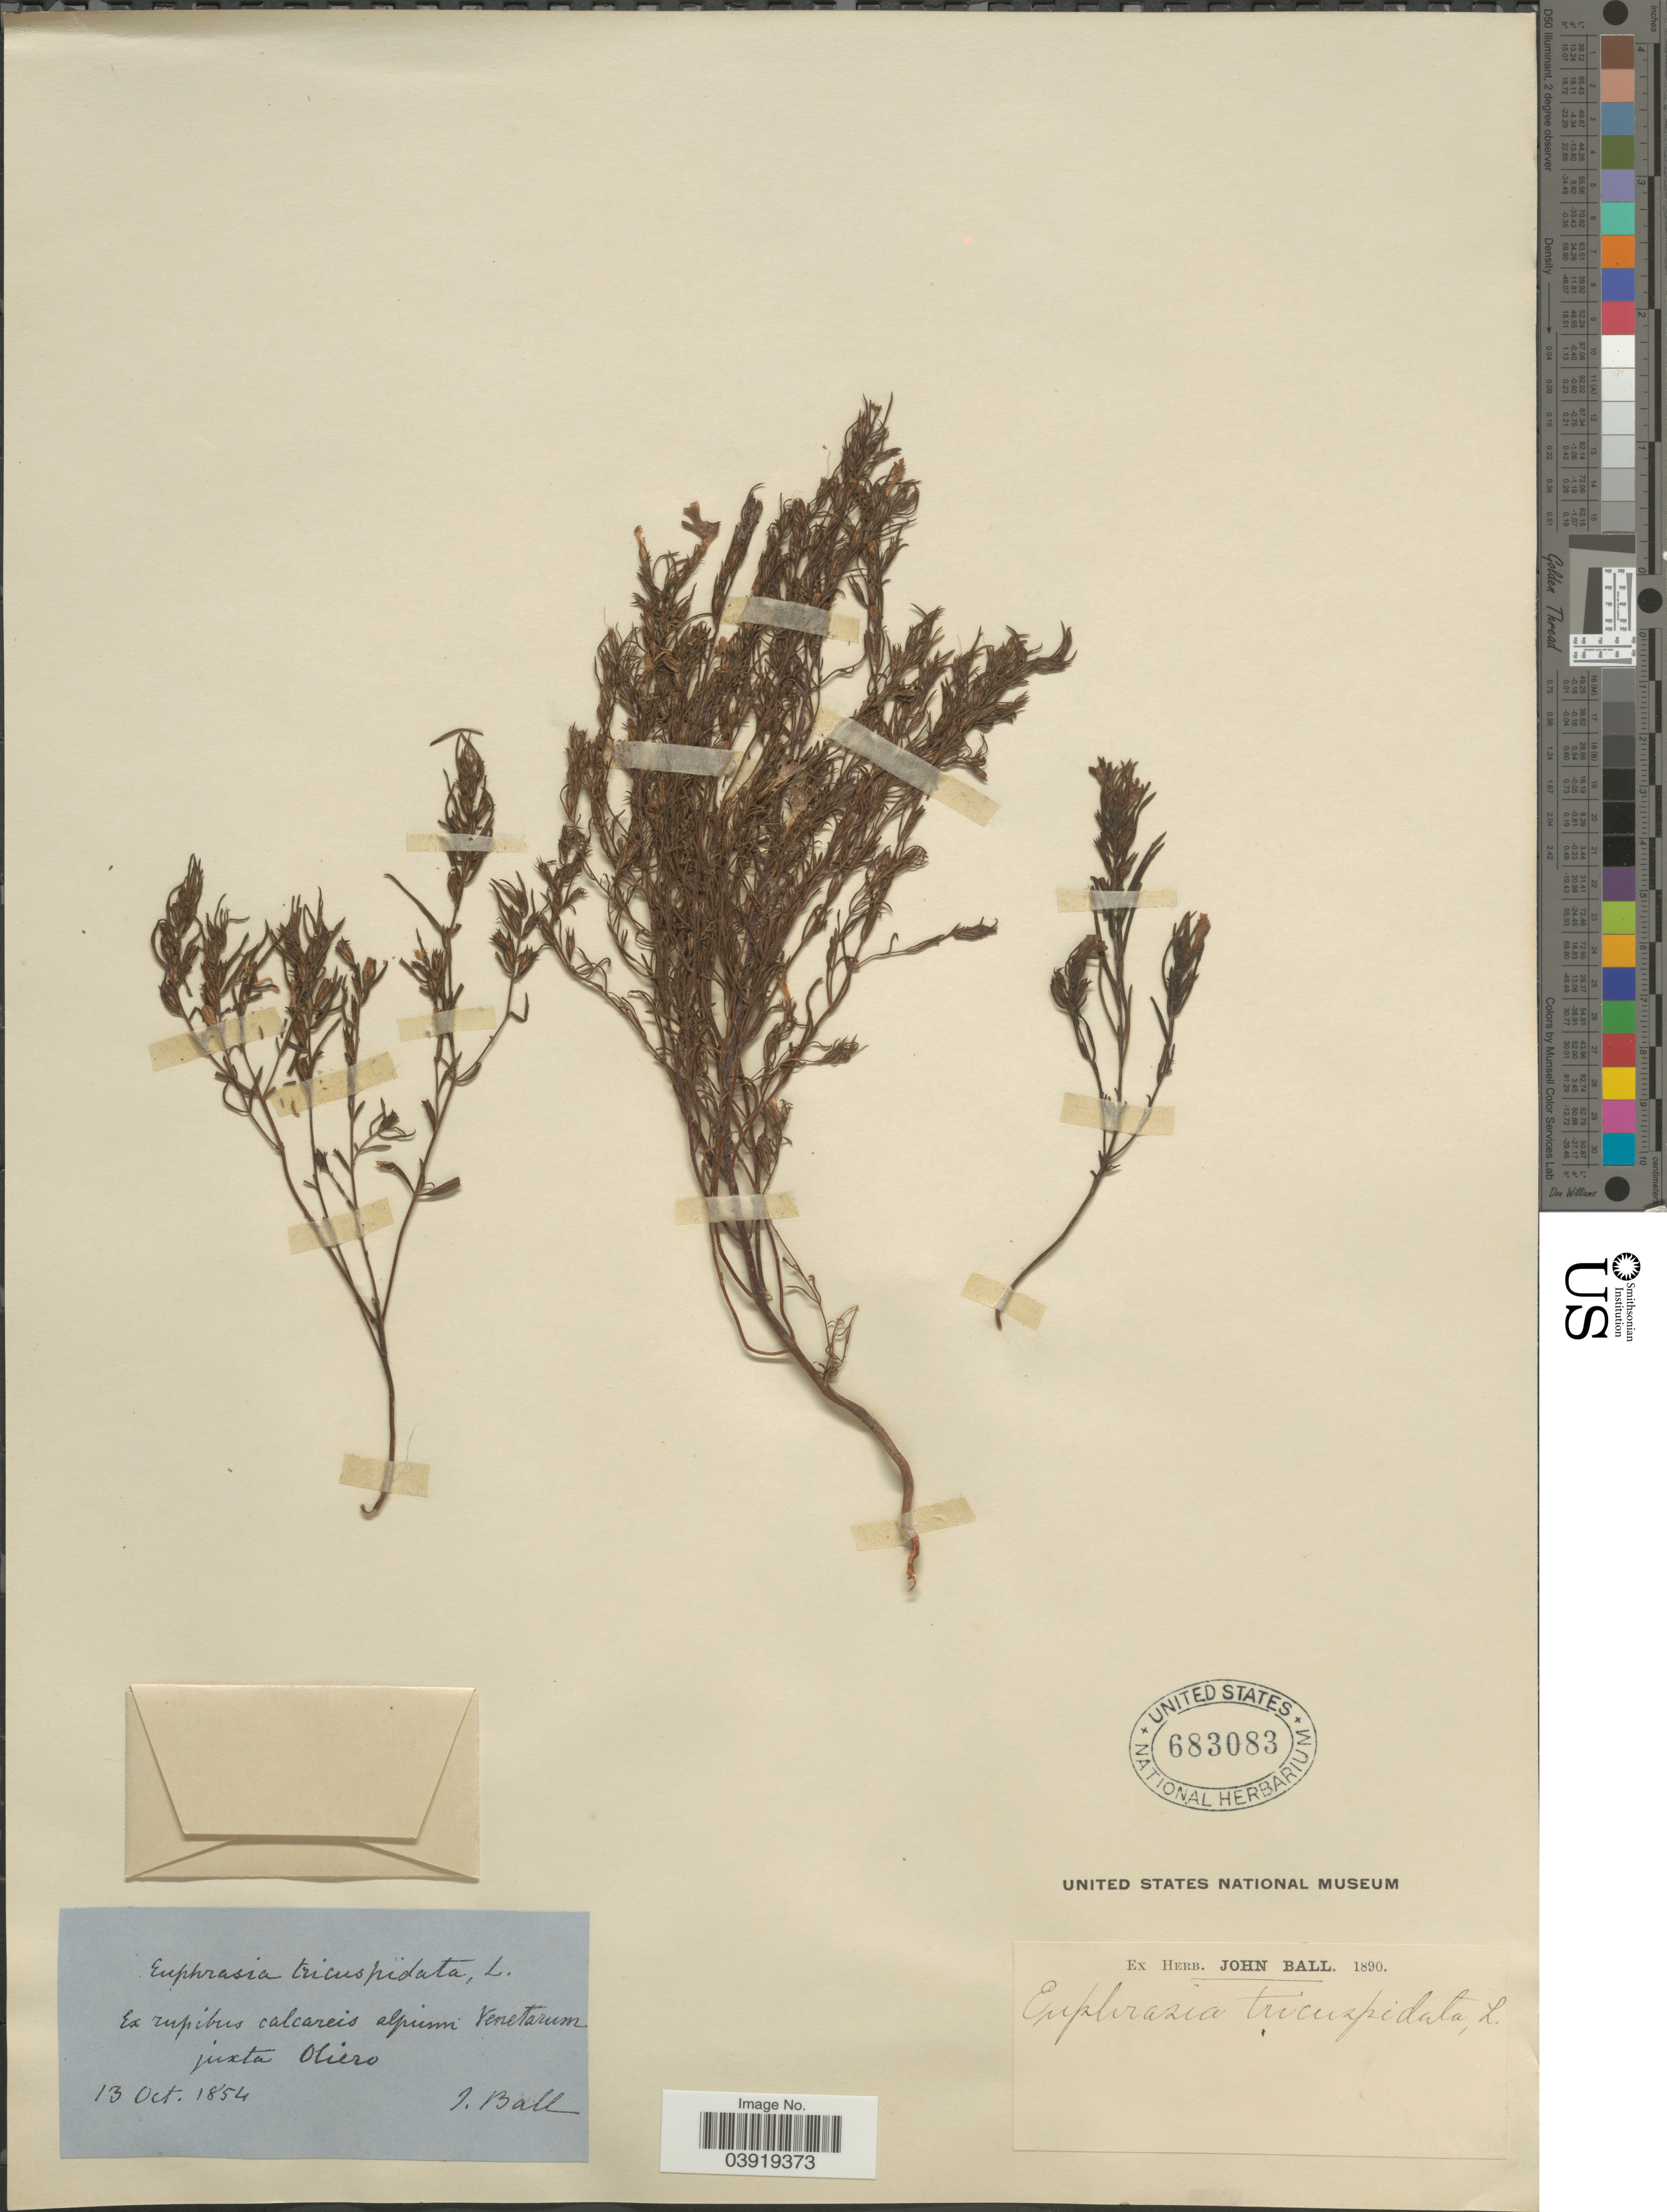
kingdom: Plantae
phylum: Tracheophyta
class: Magnoliopsida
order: Lamiales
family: Orobanchaceae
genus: Euphrasia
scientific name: Euphrasia tricuspidata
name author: L.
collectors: J. Ball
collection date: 1854-10-13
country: Italy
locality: Ex rupibus calcareis alpium Venetarum juxta Oliero.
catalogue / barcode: US 683083